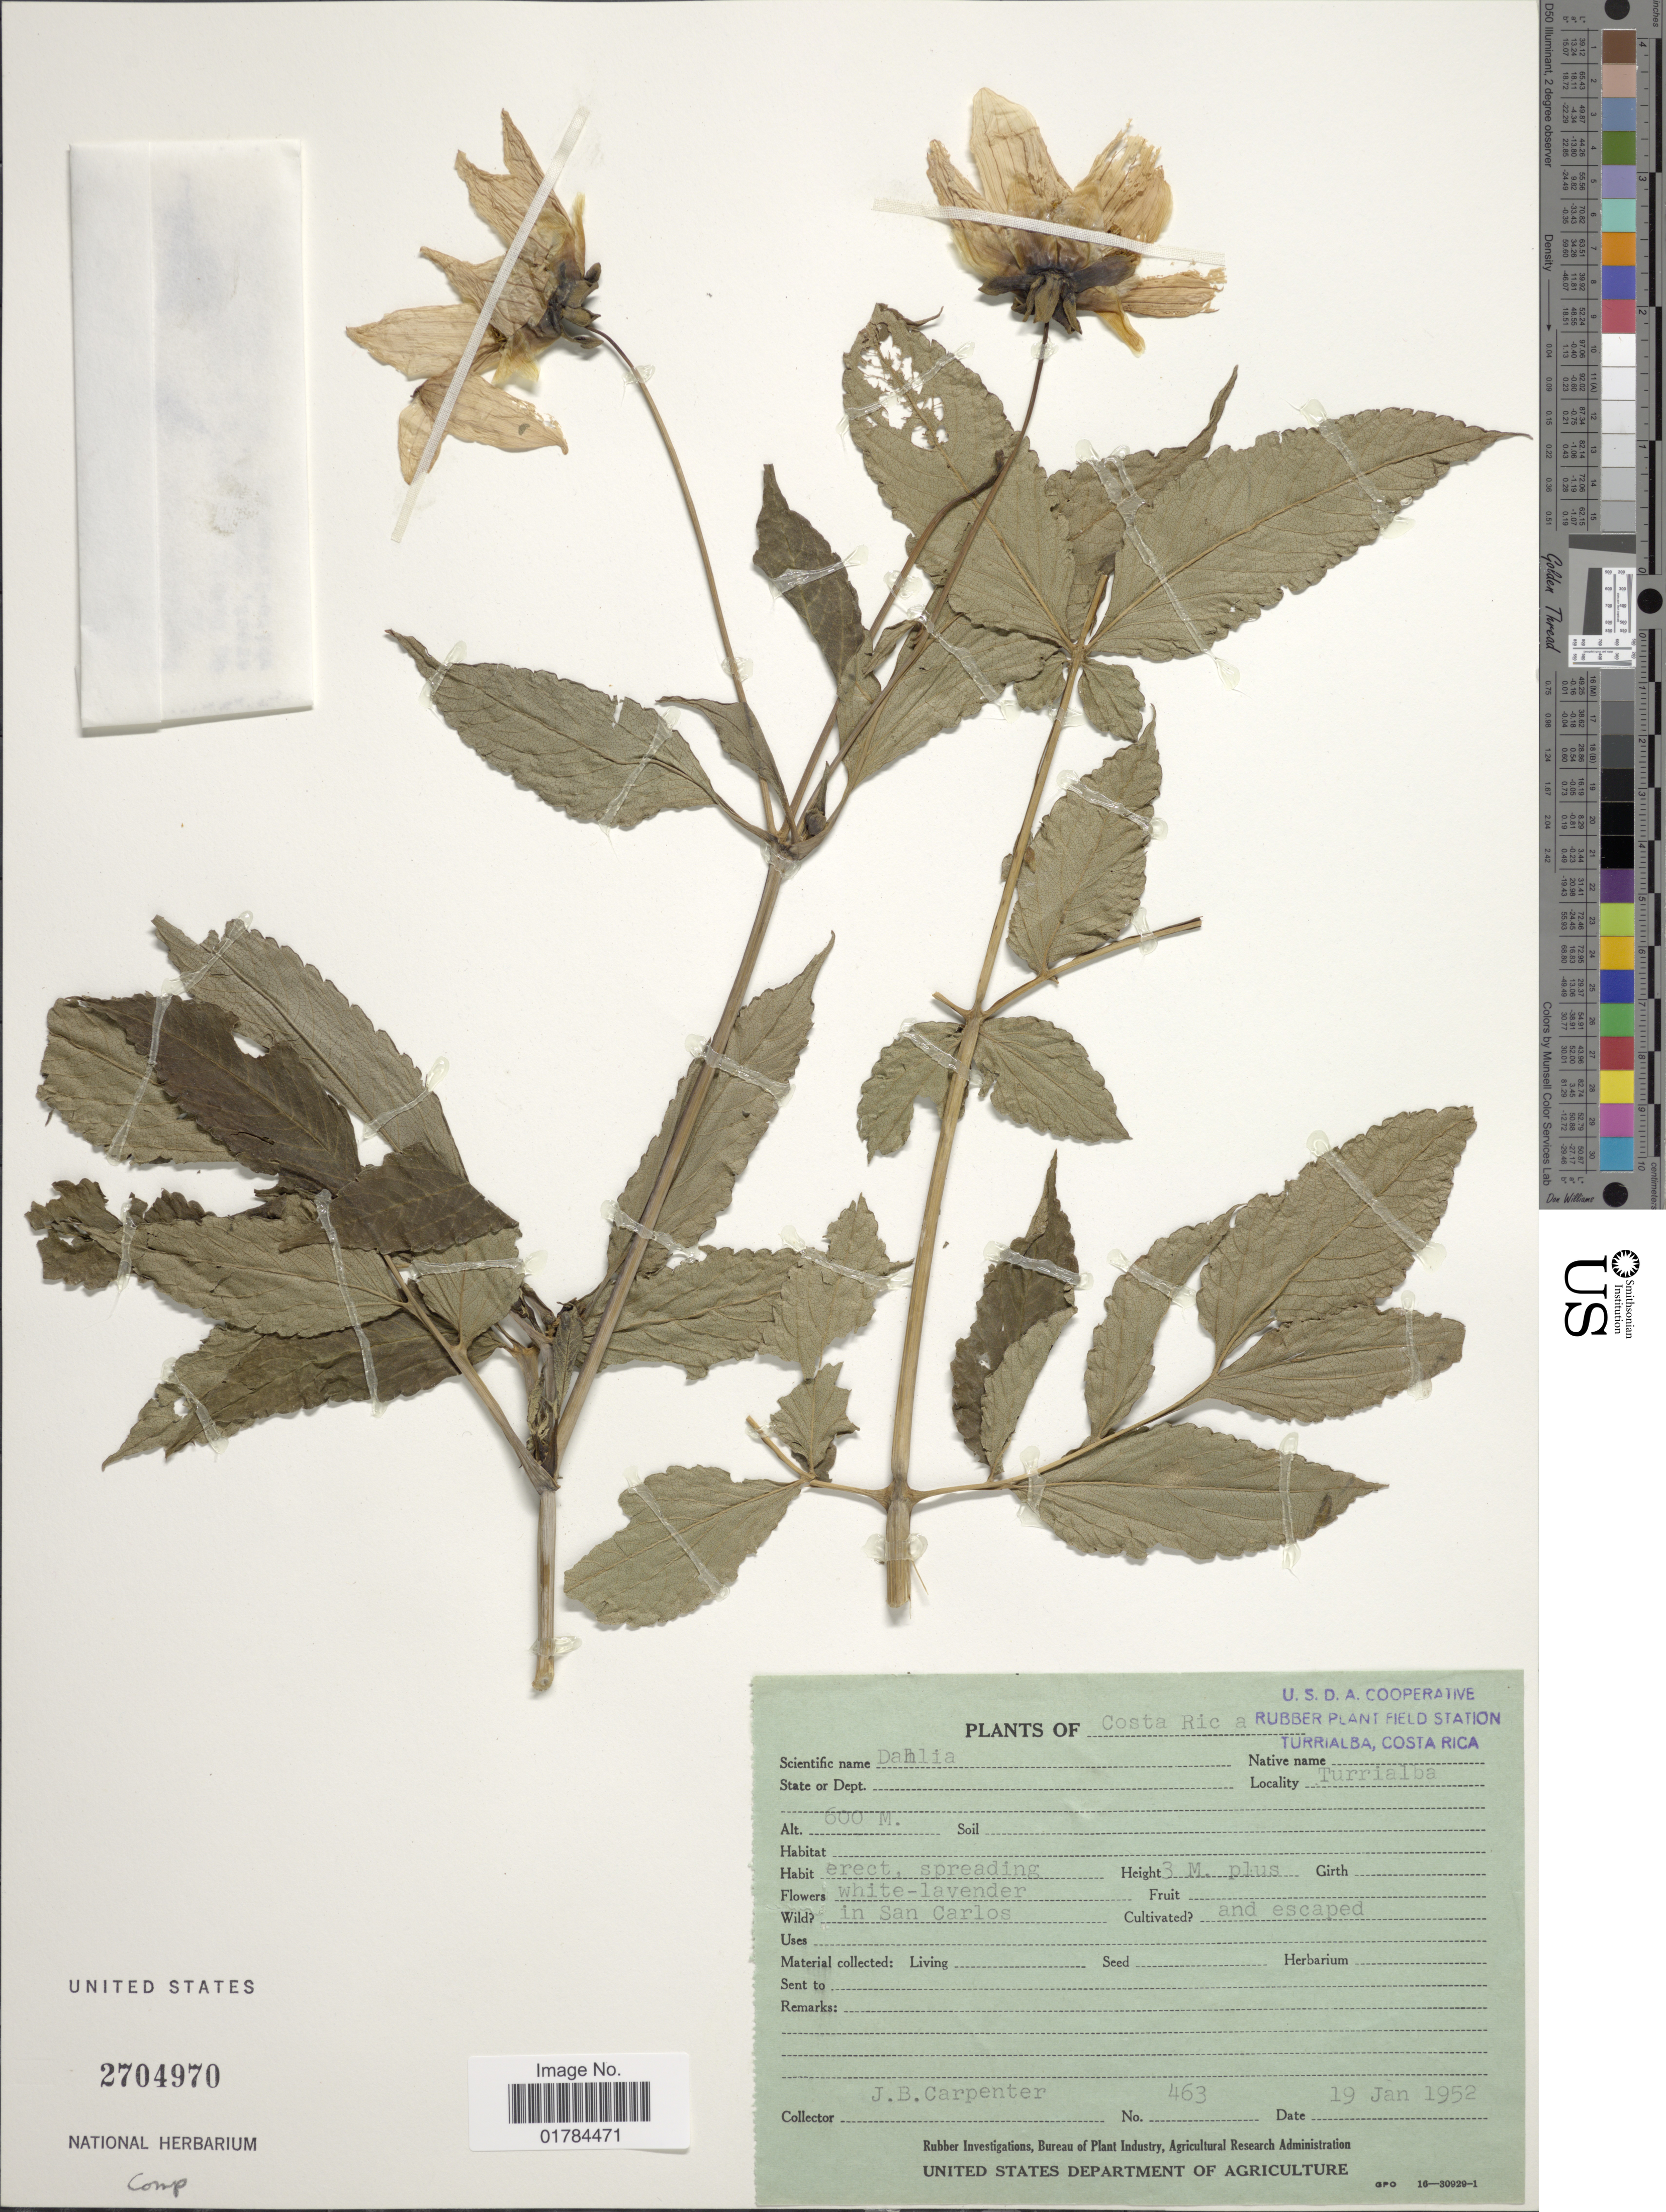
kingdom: Plantae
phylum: Tracheophyta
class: Magnoliopsida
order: Asterales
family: Asteraceae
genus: Dahlia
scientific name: Dahlia sp.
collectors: J. Carpenter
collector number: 463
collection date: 1952-01-19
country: Mexico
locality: Turrialba, in San Carlos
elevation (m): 600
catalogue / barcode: US 2704970